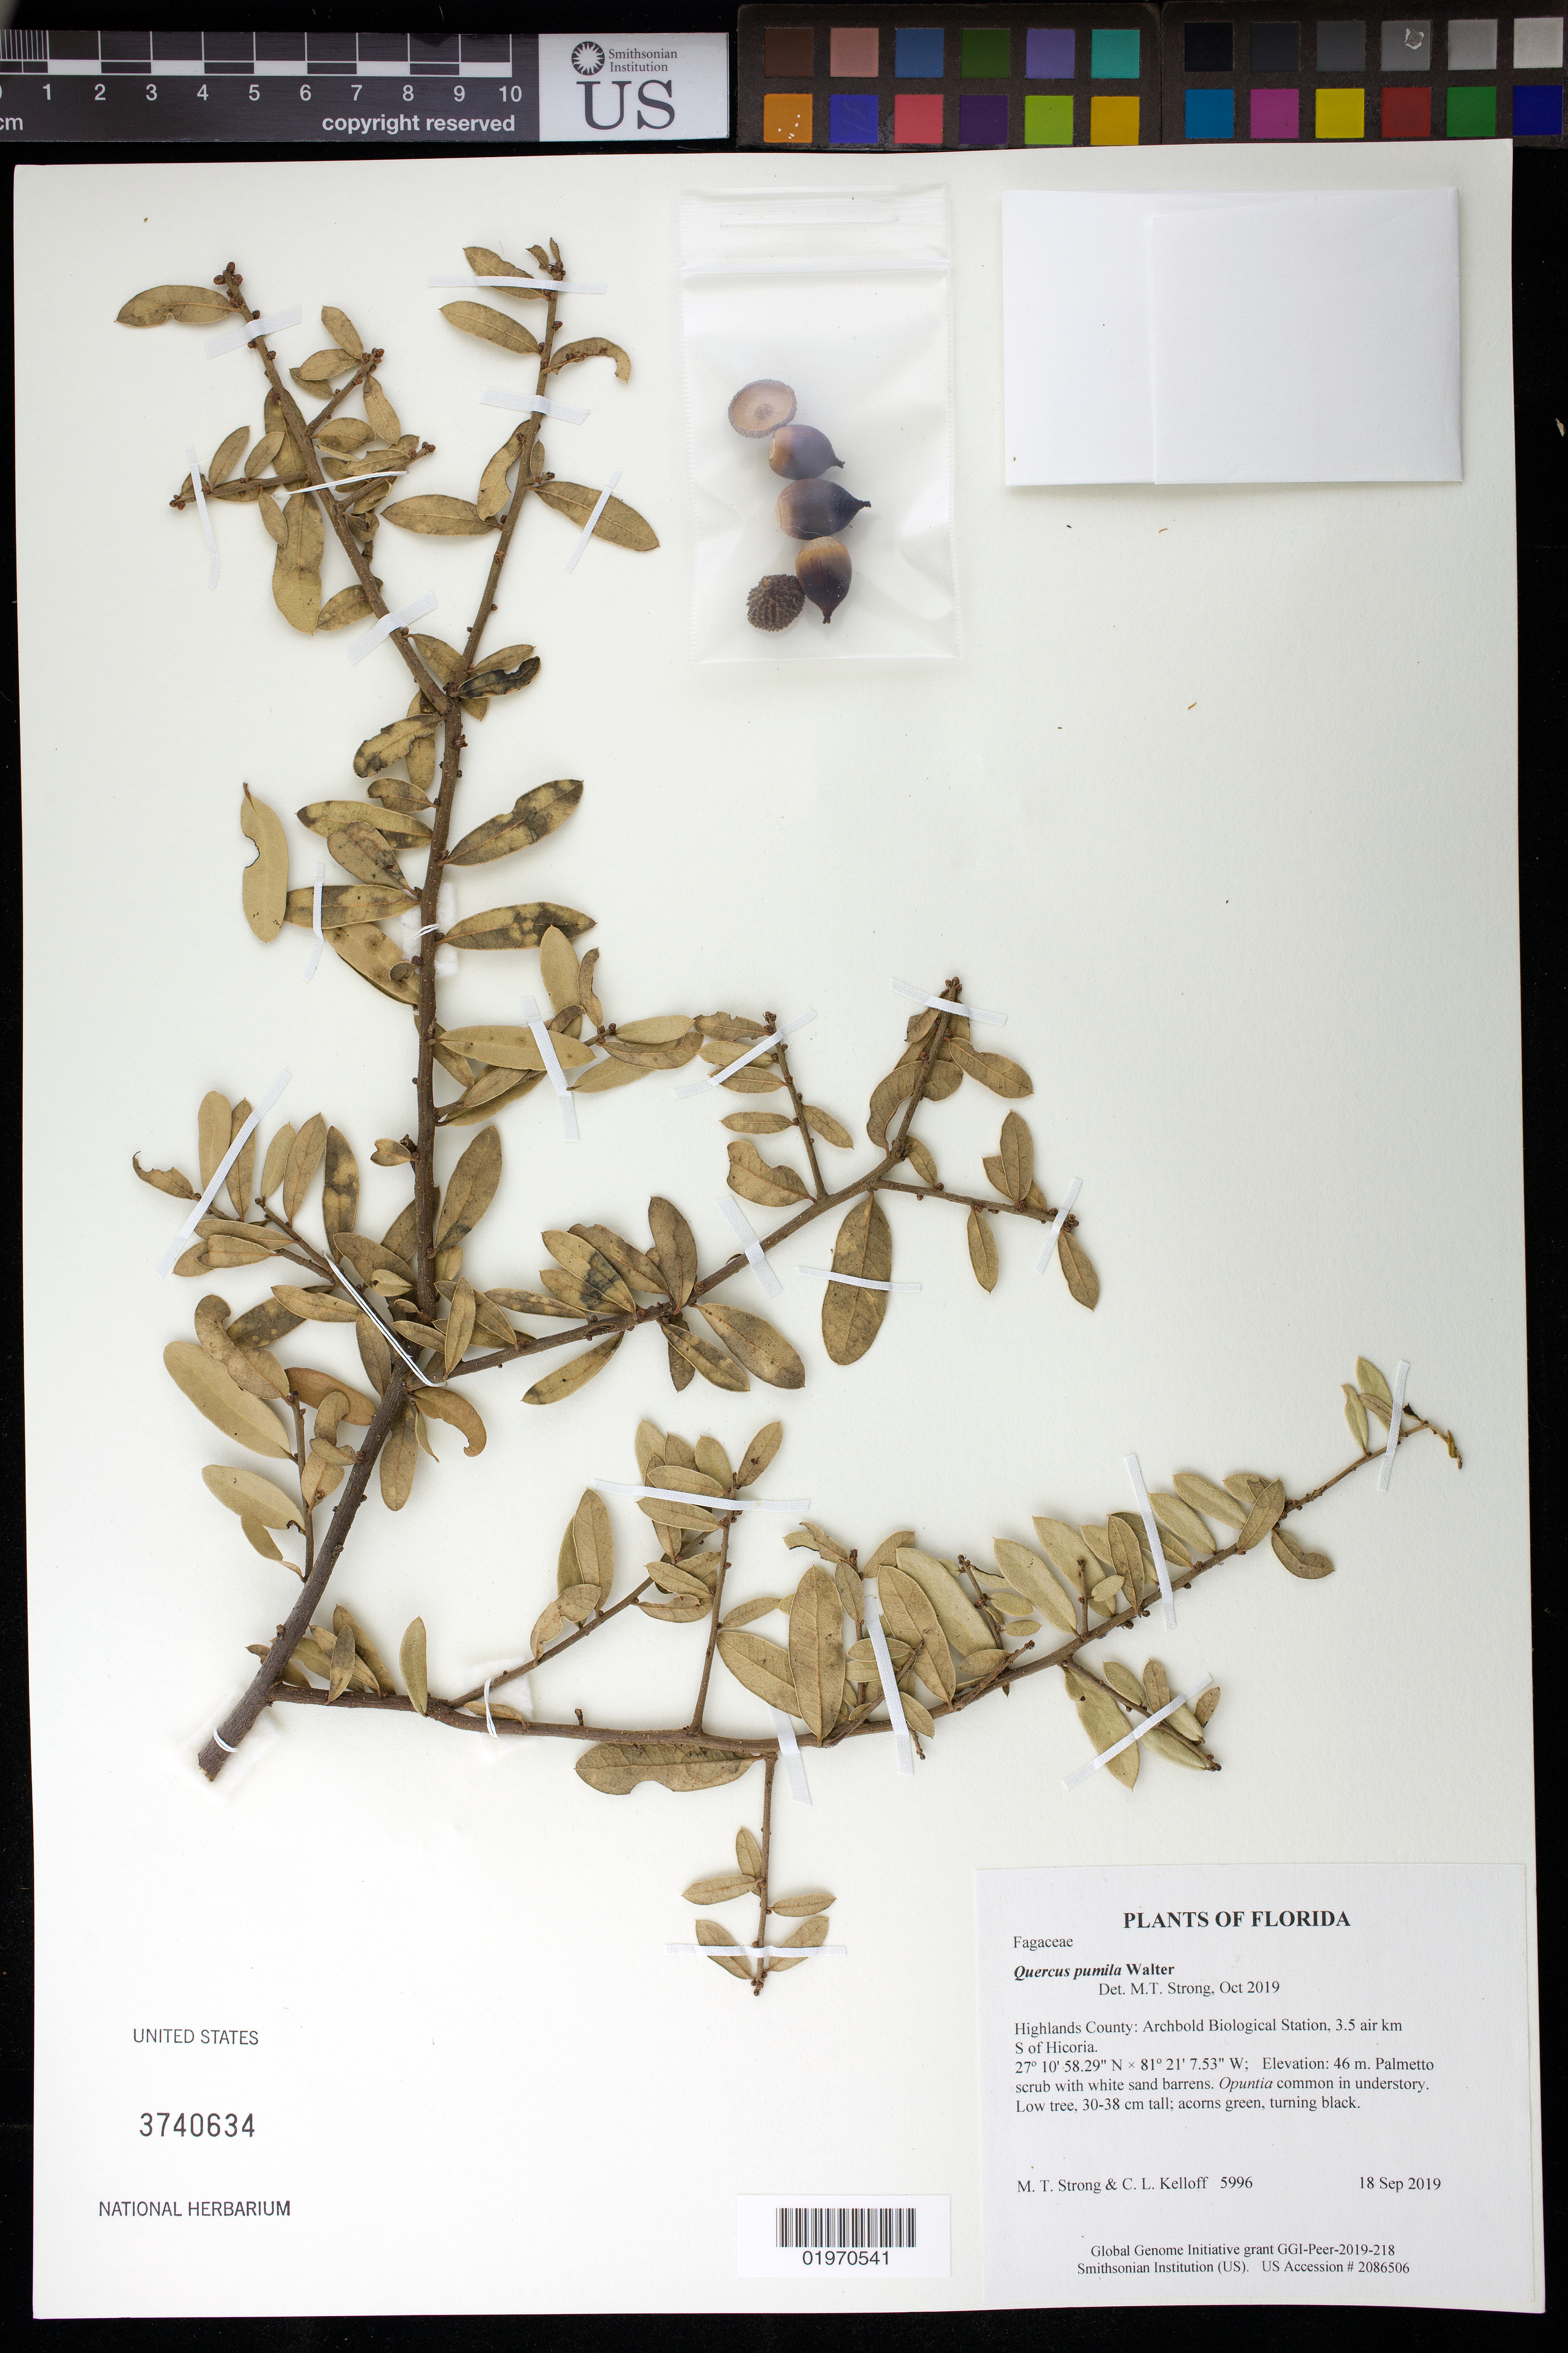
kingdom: Plantae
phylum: Tracheophyta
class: Magnoliopsida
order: Fagales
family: Fagaceae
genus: Quercus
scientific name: Quercus pumila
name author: Walter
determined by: Strong, Mark T., (BOT), Smithsonian Institution - National Museum of Natural History (UNITED STATES)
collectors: M. T. Strong & C. L. Kelloff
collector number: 5996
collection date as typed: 18 Sep 2019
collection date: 2019-09-18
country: United States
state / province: Florida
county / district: Highlands County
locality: Archbold Biological Station, 3.5 air km S of Hicoria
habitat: Palmetto scrub with white sand barrens. Opuntia common in understory.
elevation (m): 46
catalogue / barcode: US 3740634